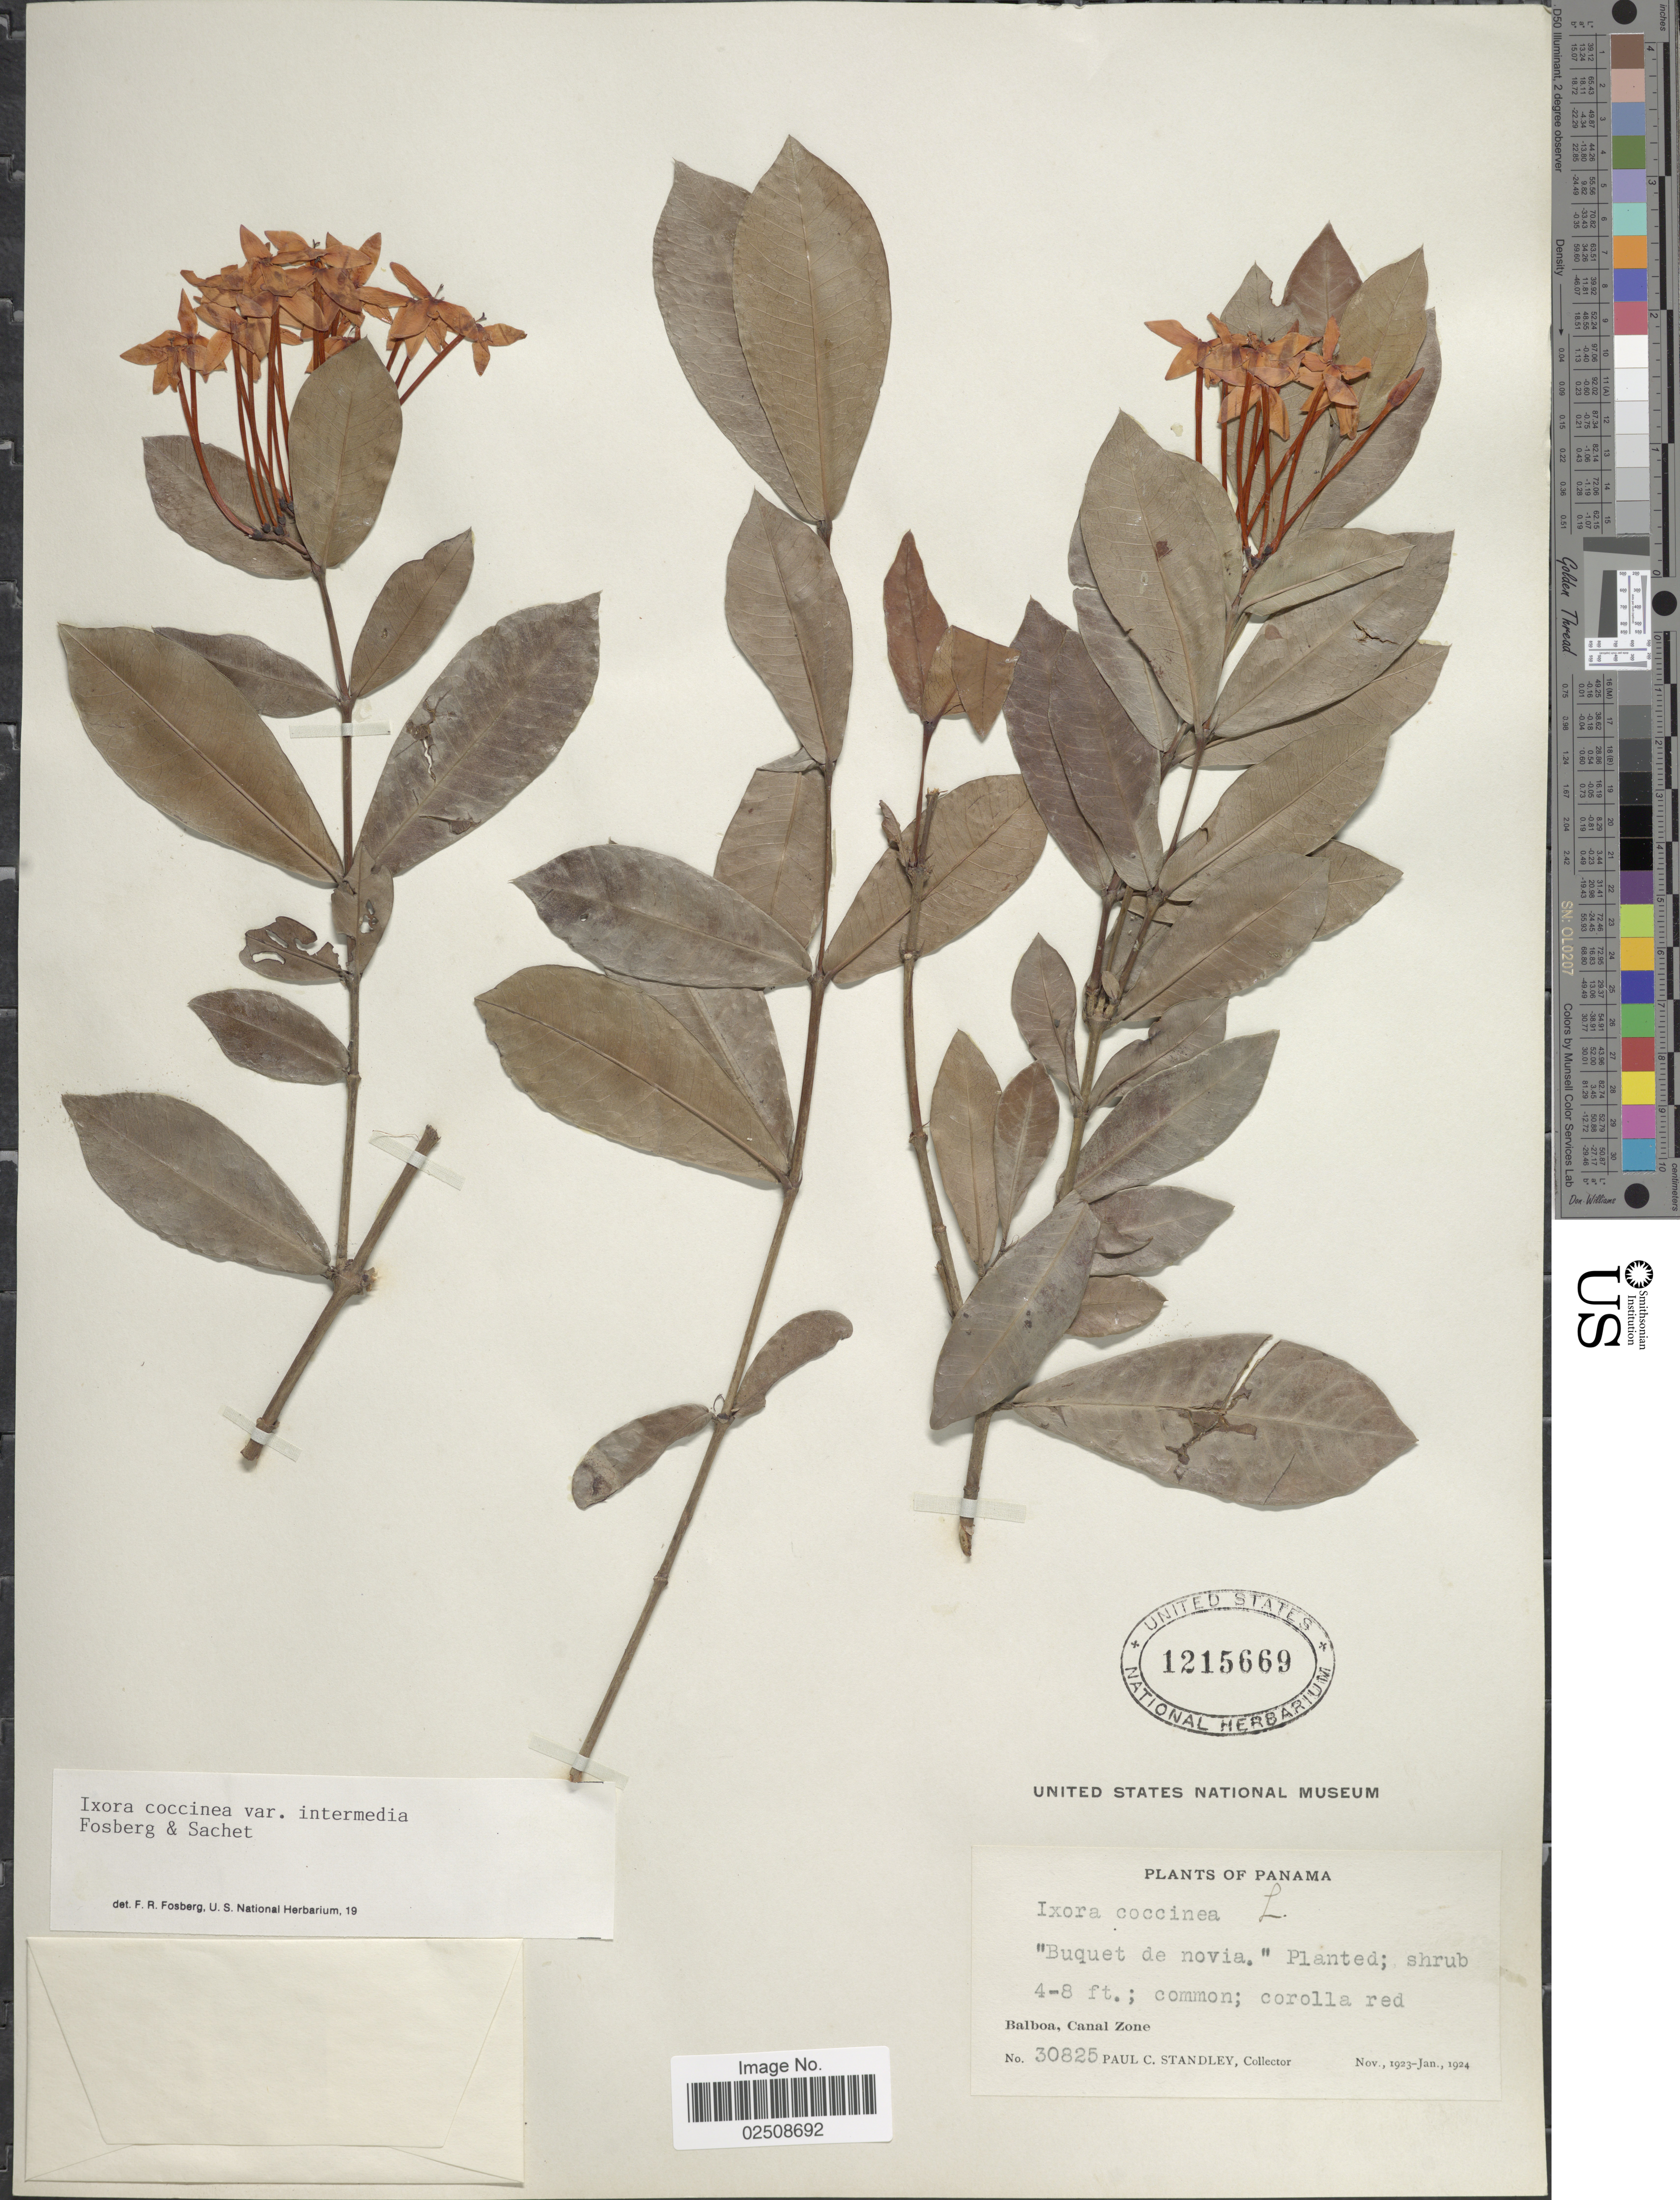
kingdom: Plantae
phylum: Tracheophyta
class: Magnoliopsida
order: Gentianales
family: Rubiaceae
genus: Ixora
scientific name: Ixora coccinea var. intermedia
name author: Fosberg & Sachet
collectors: P. C. Standley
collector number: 30825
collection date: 1923-11/1924-01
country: Panama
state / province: Colón / Panamá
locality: Balboa, Canal Zone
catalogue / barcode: US 1215669